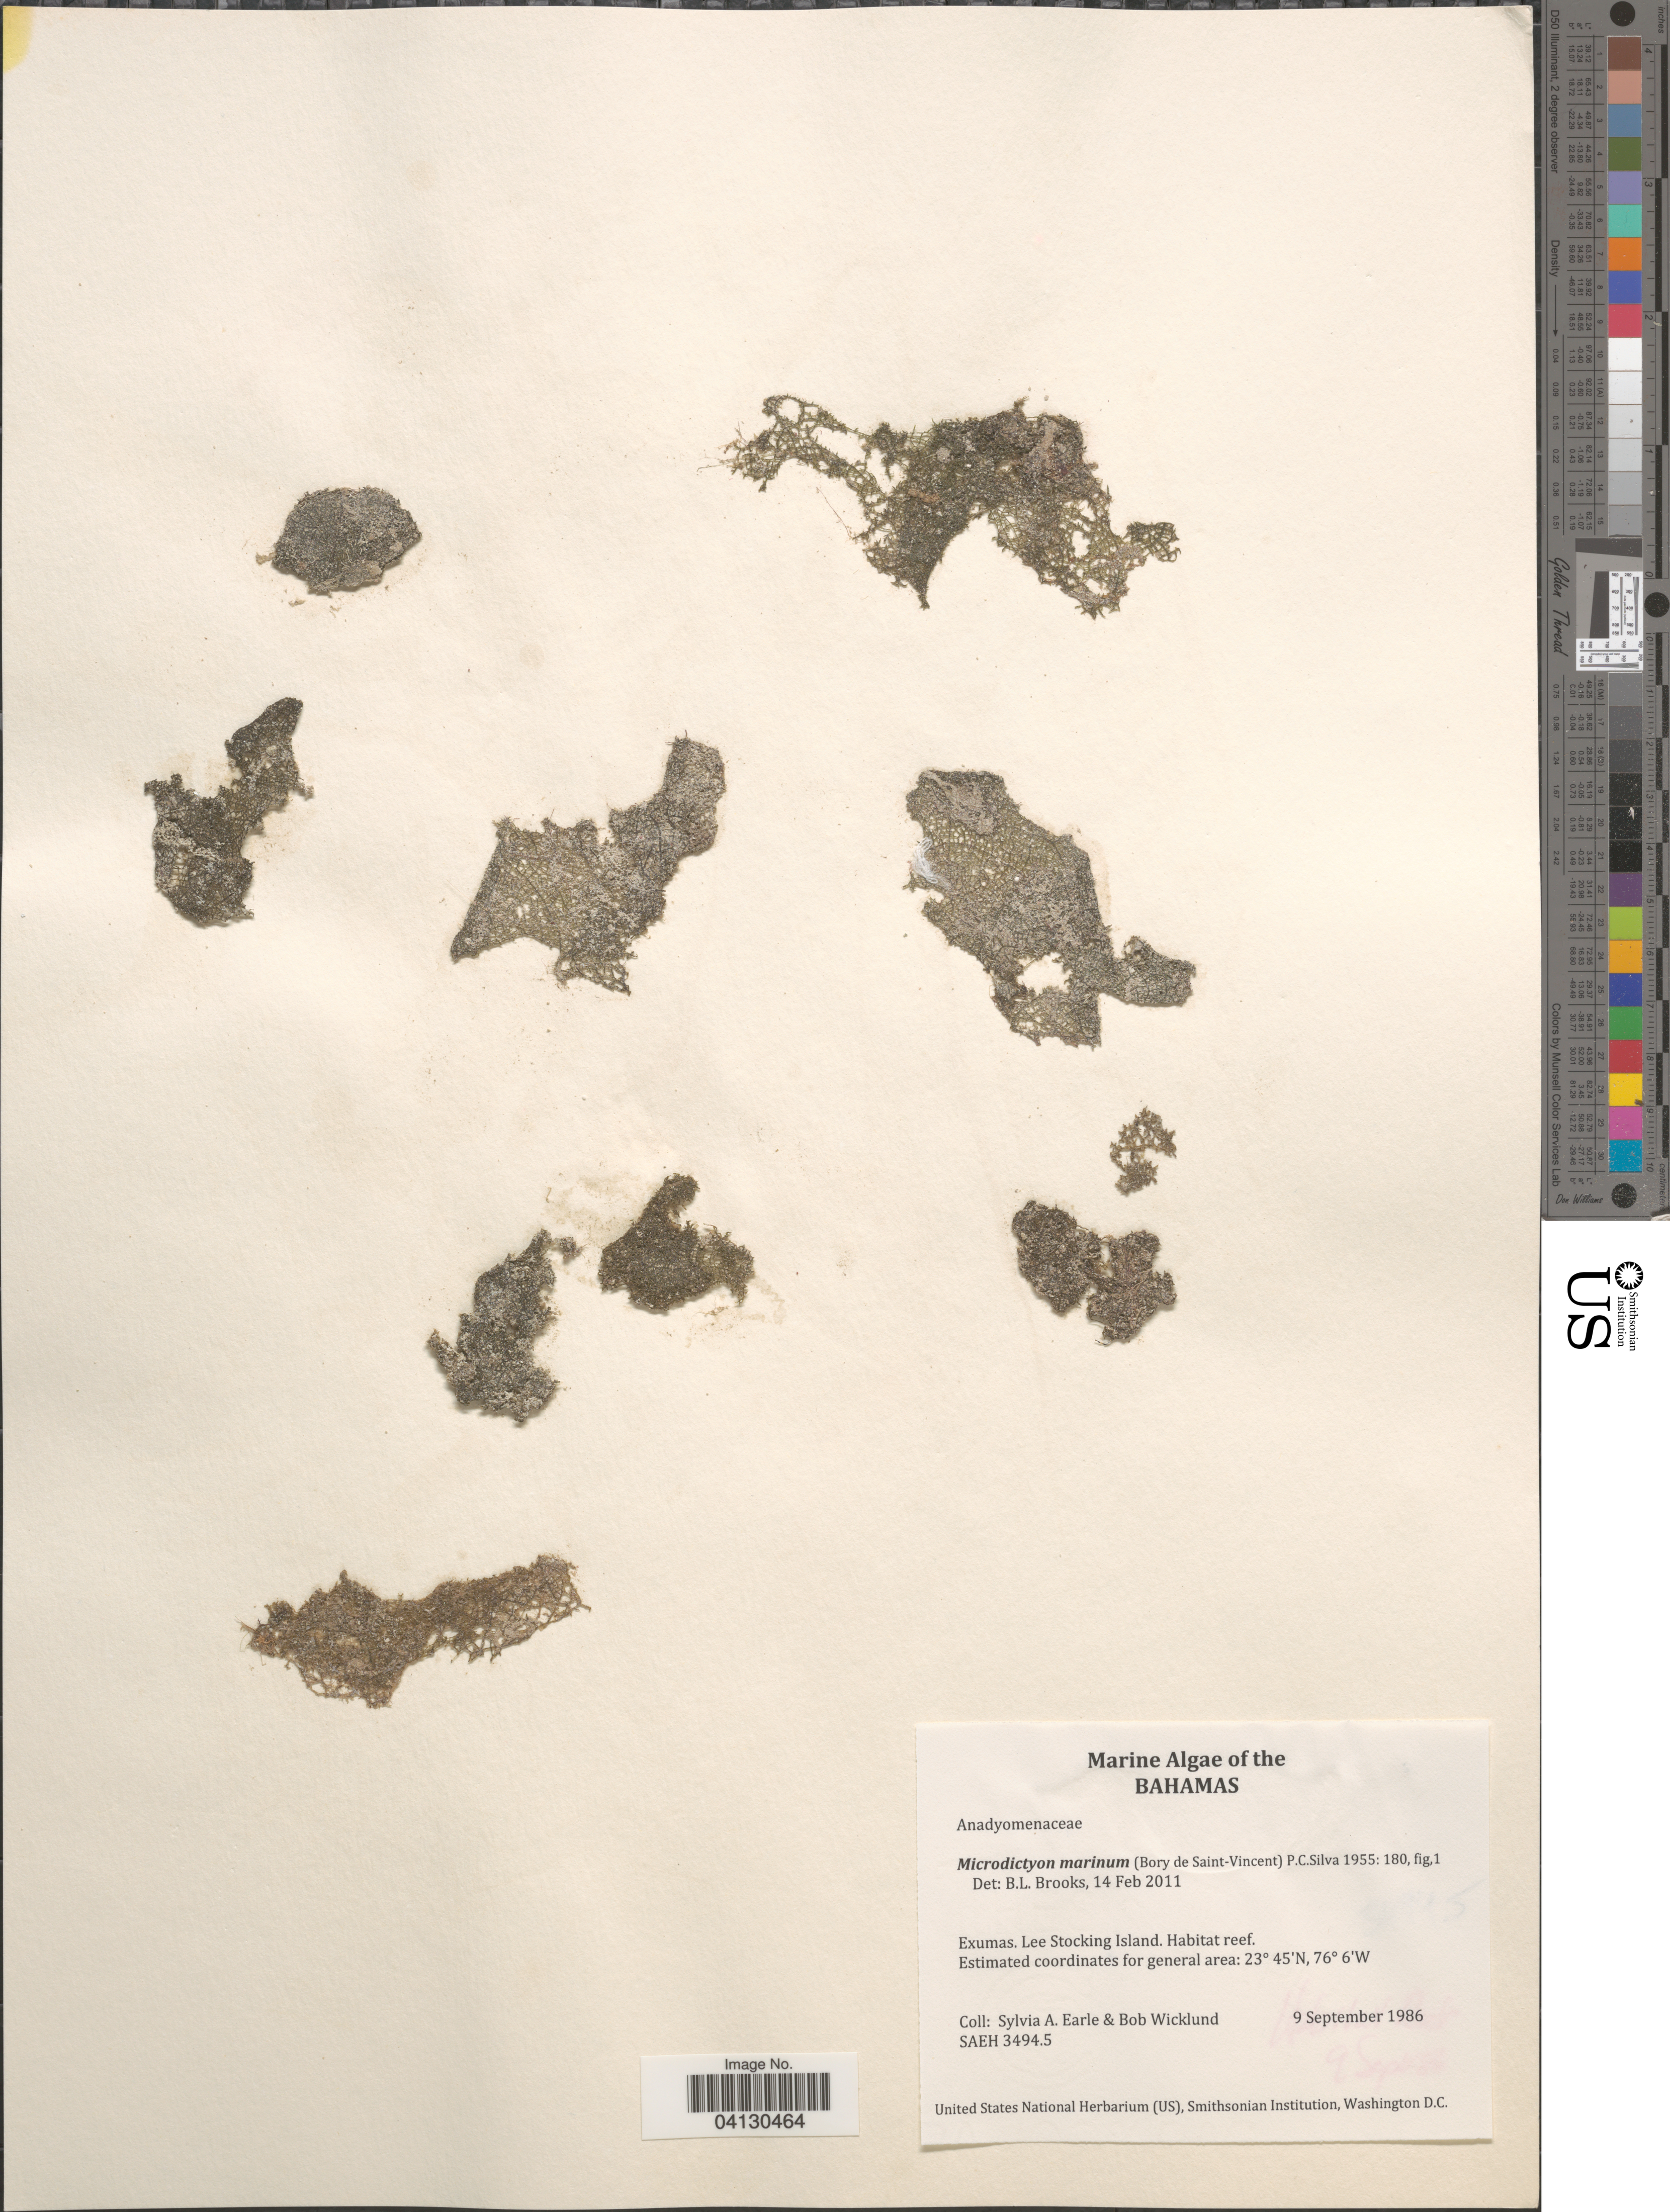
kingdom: Plantae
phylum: Chlorophyta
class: Ulvophyceae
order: Cladophorales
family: Anadyomenaceae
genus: Microdictyon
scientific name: Microdictyon marinum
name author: (Bory) P.C. Silva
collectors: S. A. Earle & B. Wicklund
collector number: SAEH3494.5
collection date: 1986-09-09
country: Bahamas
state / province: Exuma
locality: Exumas. Lee Stocking Island.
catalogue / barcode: US 329180